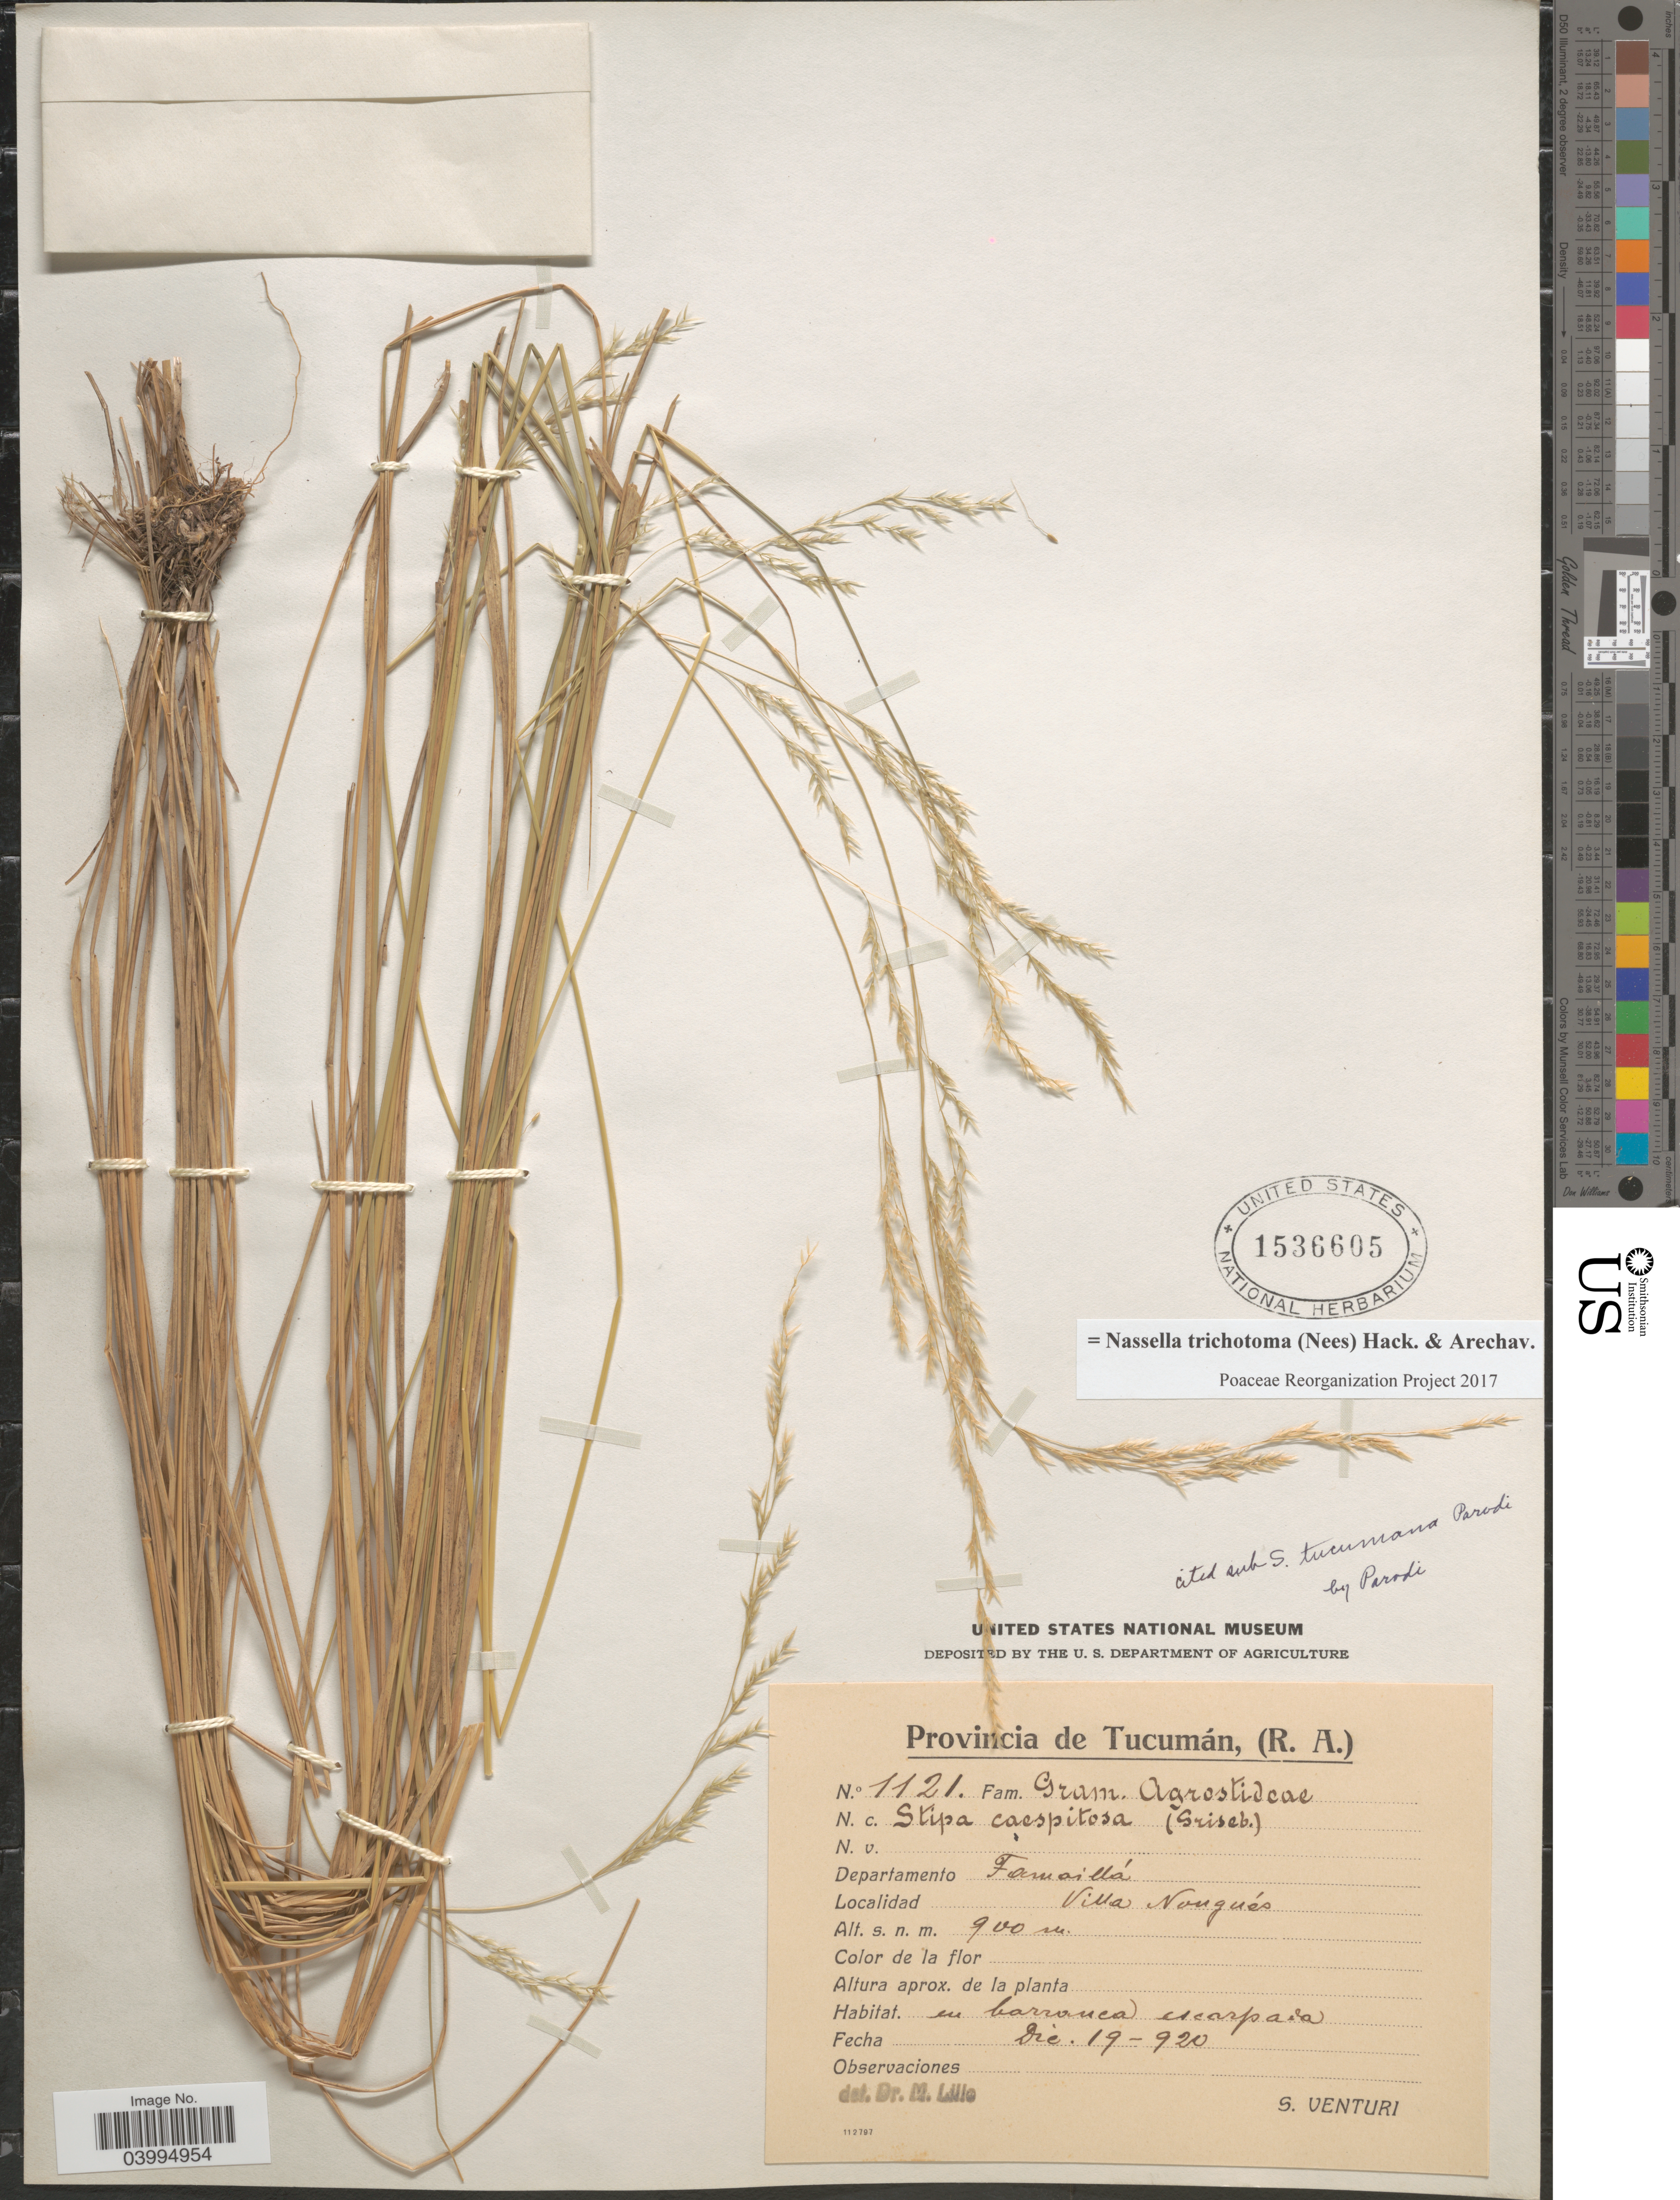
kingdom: Plantae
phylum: Tracheophyta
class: Liliopsida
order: Poales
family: Poaceae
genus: Nassella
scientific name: Nassella tucumana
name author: (Parodi) A.M. Torres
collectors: S. Venturi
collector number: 1121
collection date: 1920-12-19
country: Argentina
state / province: Tucuman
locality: Departamento Famaillá. Villa Nougués.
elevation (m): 900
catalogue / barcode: US 1536605